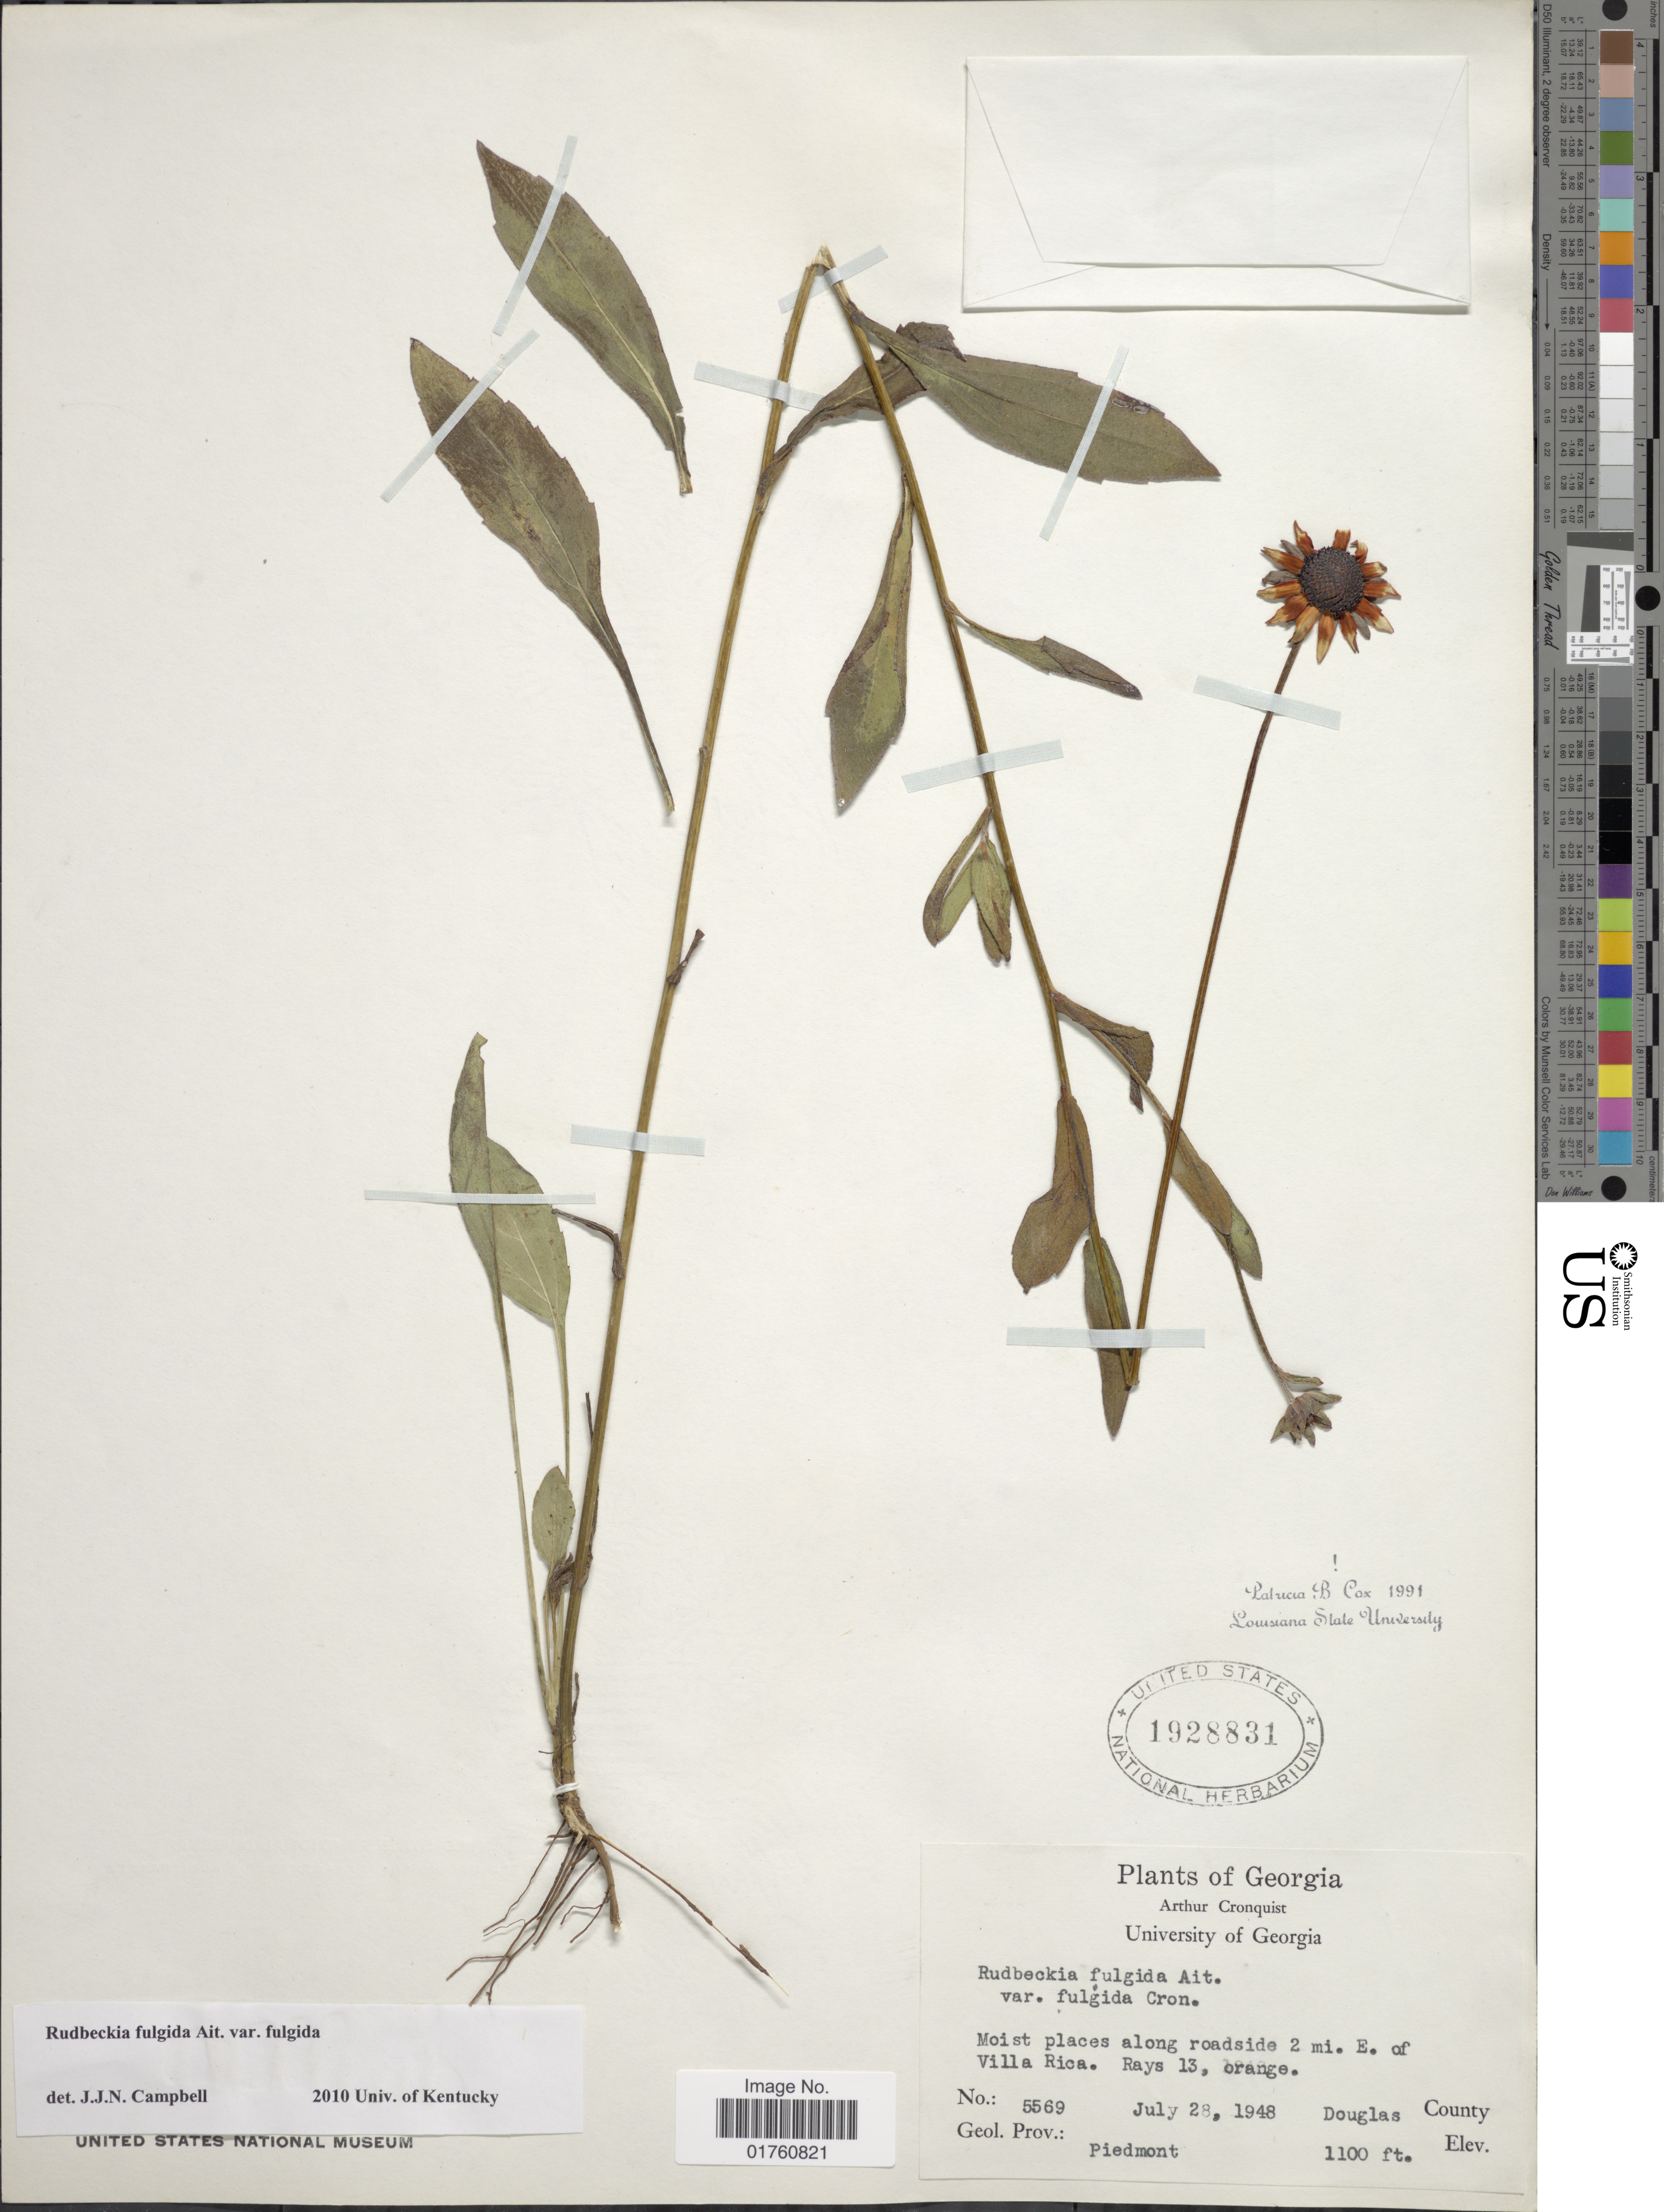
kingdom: Plantae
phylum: Tracheophyta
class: Magnoliopsida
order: Asterales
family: Asteraceae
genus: Rudbeckia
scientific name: Rudbeckia fulgida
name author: Aiton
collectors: A. J. Cronquist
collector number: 5569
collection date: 1948-07-28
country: United States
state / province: Georgia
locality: Moist places along roadside 2 mi E of Villa Rica. Rays 13, orange, Douglas County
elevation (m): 335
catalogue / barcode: US 1928831